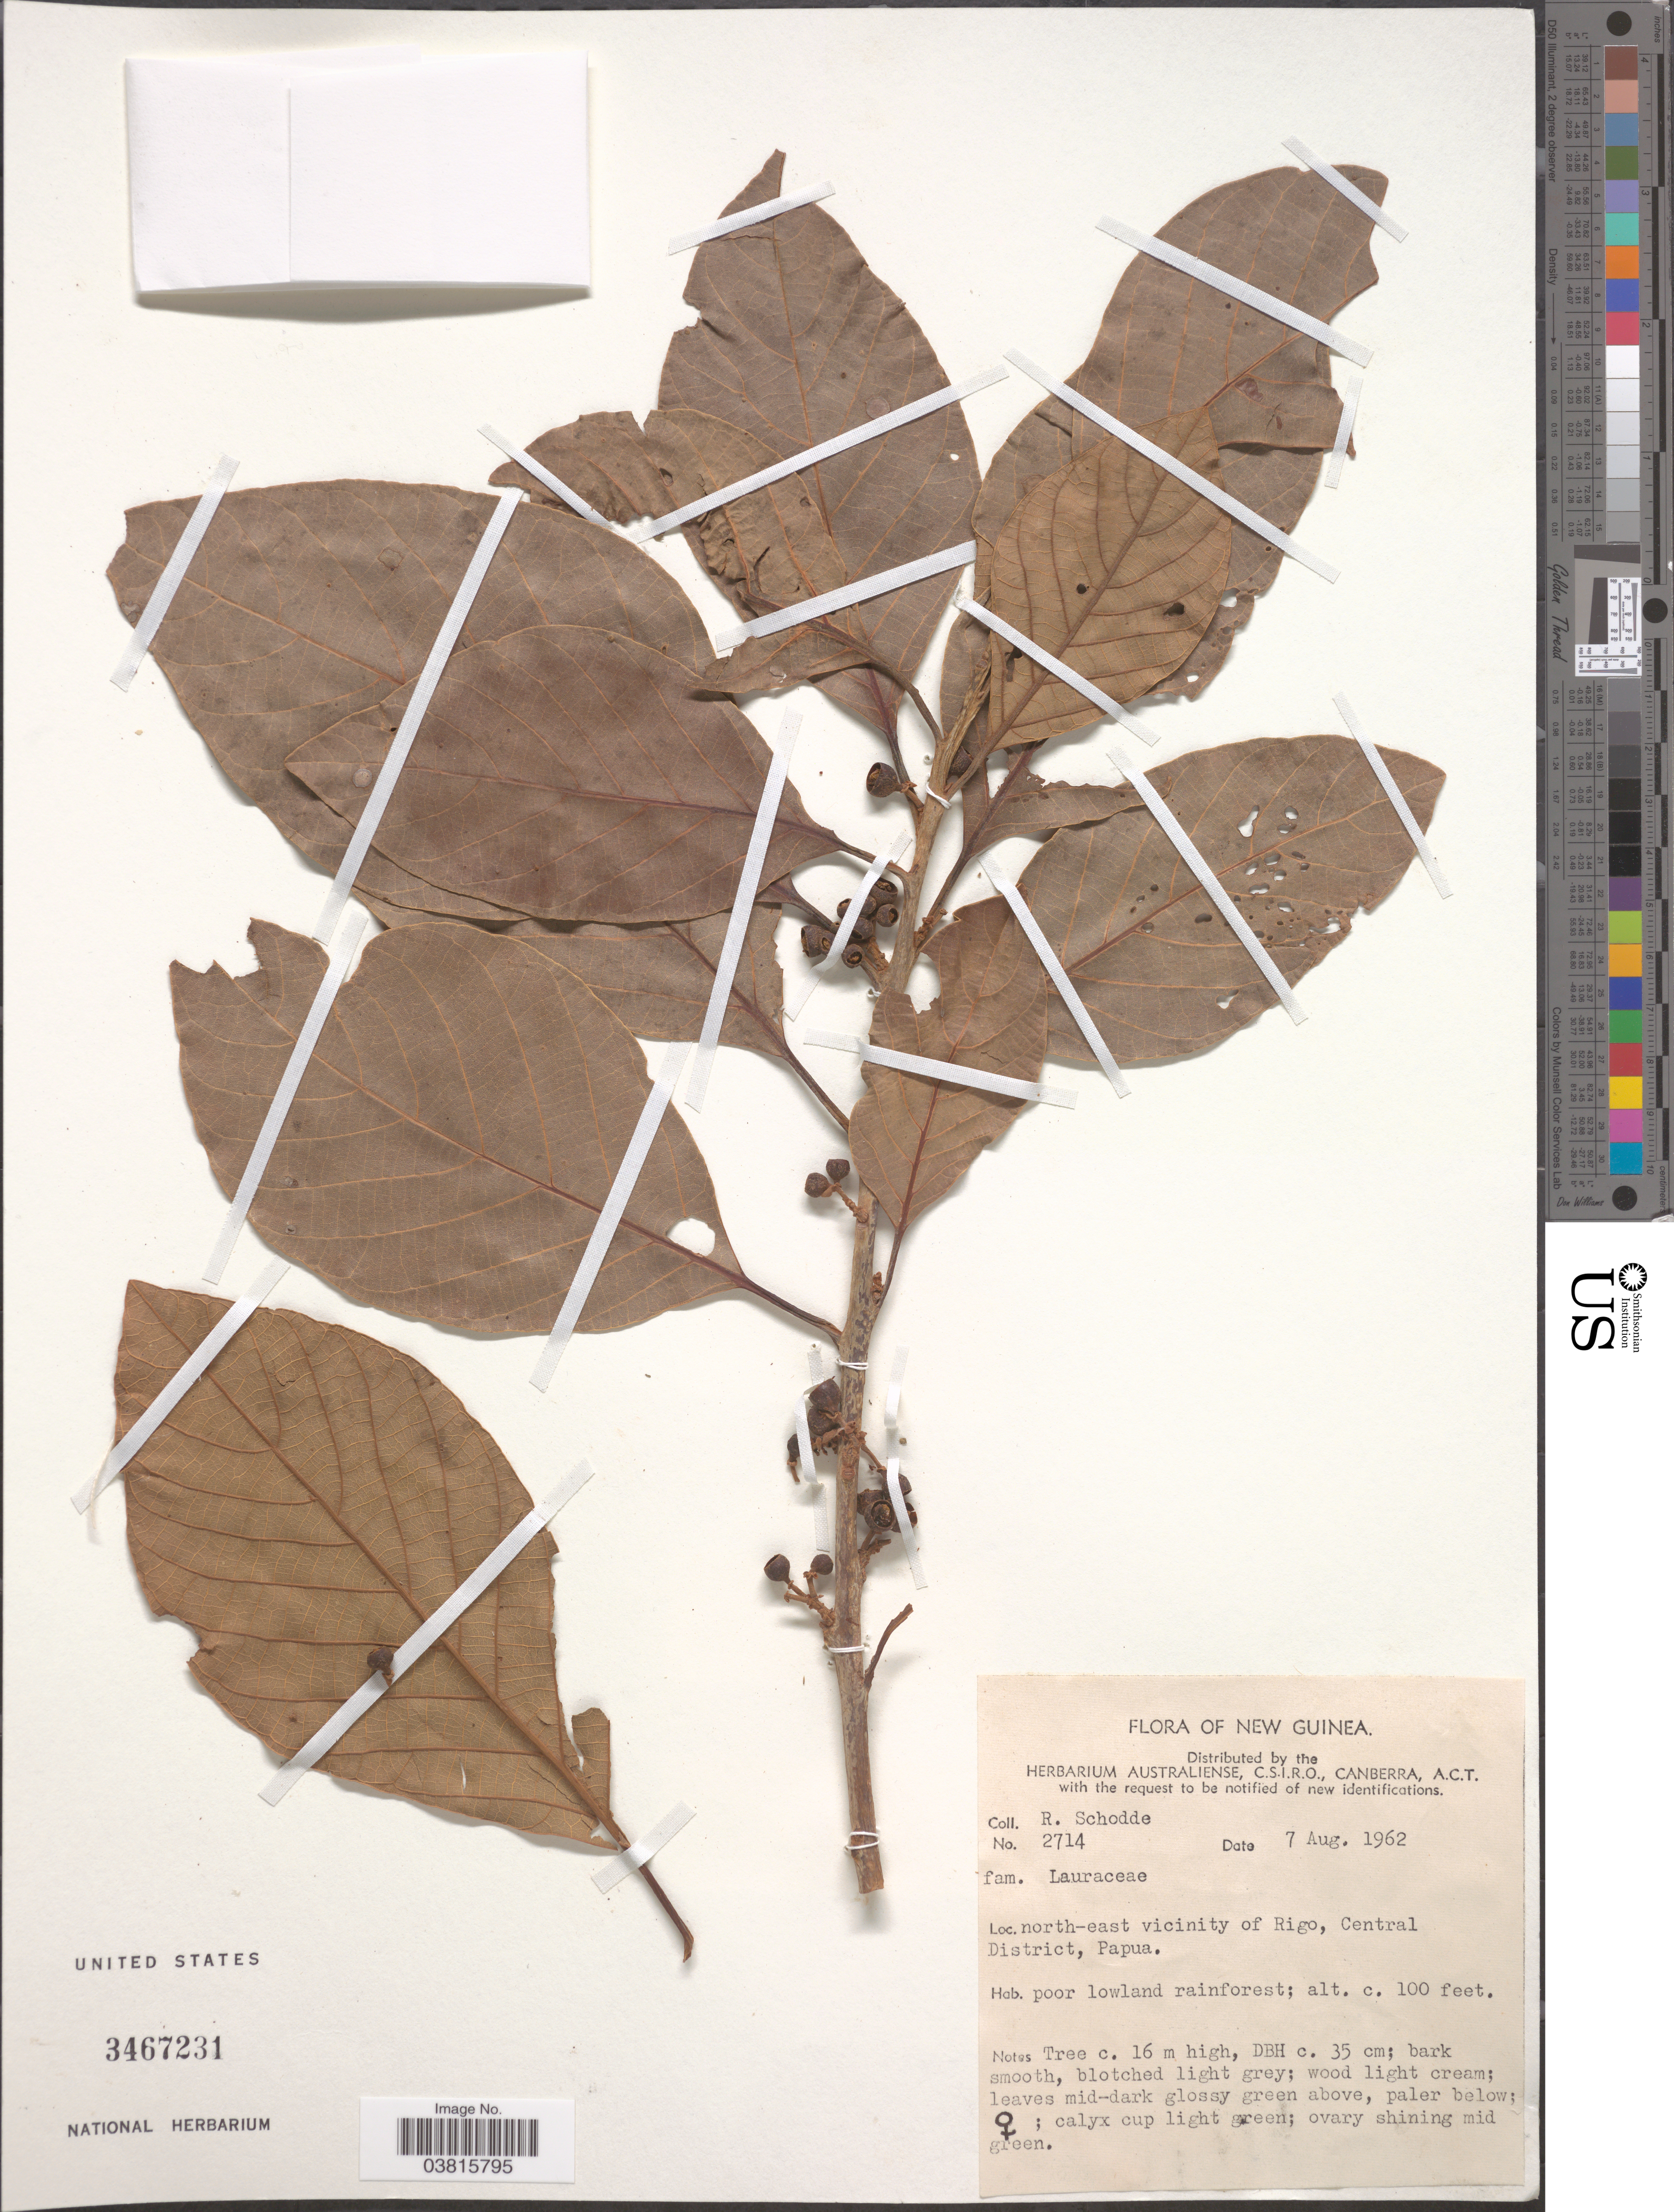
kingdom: Plantae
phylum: Tracheophyta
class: Magnoliopsida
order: Laurales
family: Lauraceae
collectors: R. Schodde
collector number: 2714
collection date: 1962-08-07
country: Papua New Guinea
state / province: Central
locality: New Guinea. North-east vicinity of Rigo, Central District, Papua.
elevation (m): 30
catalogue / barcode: US 3467231